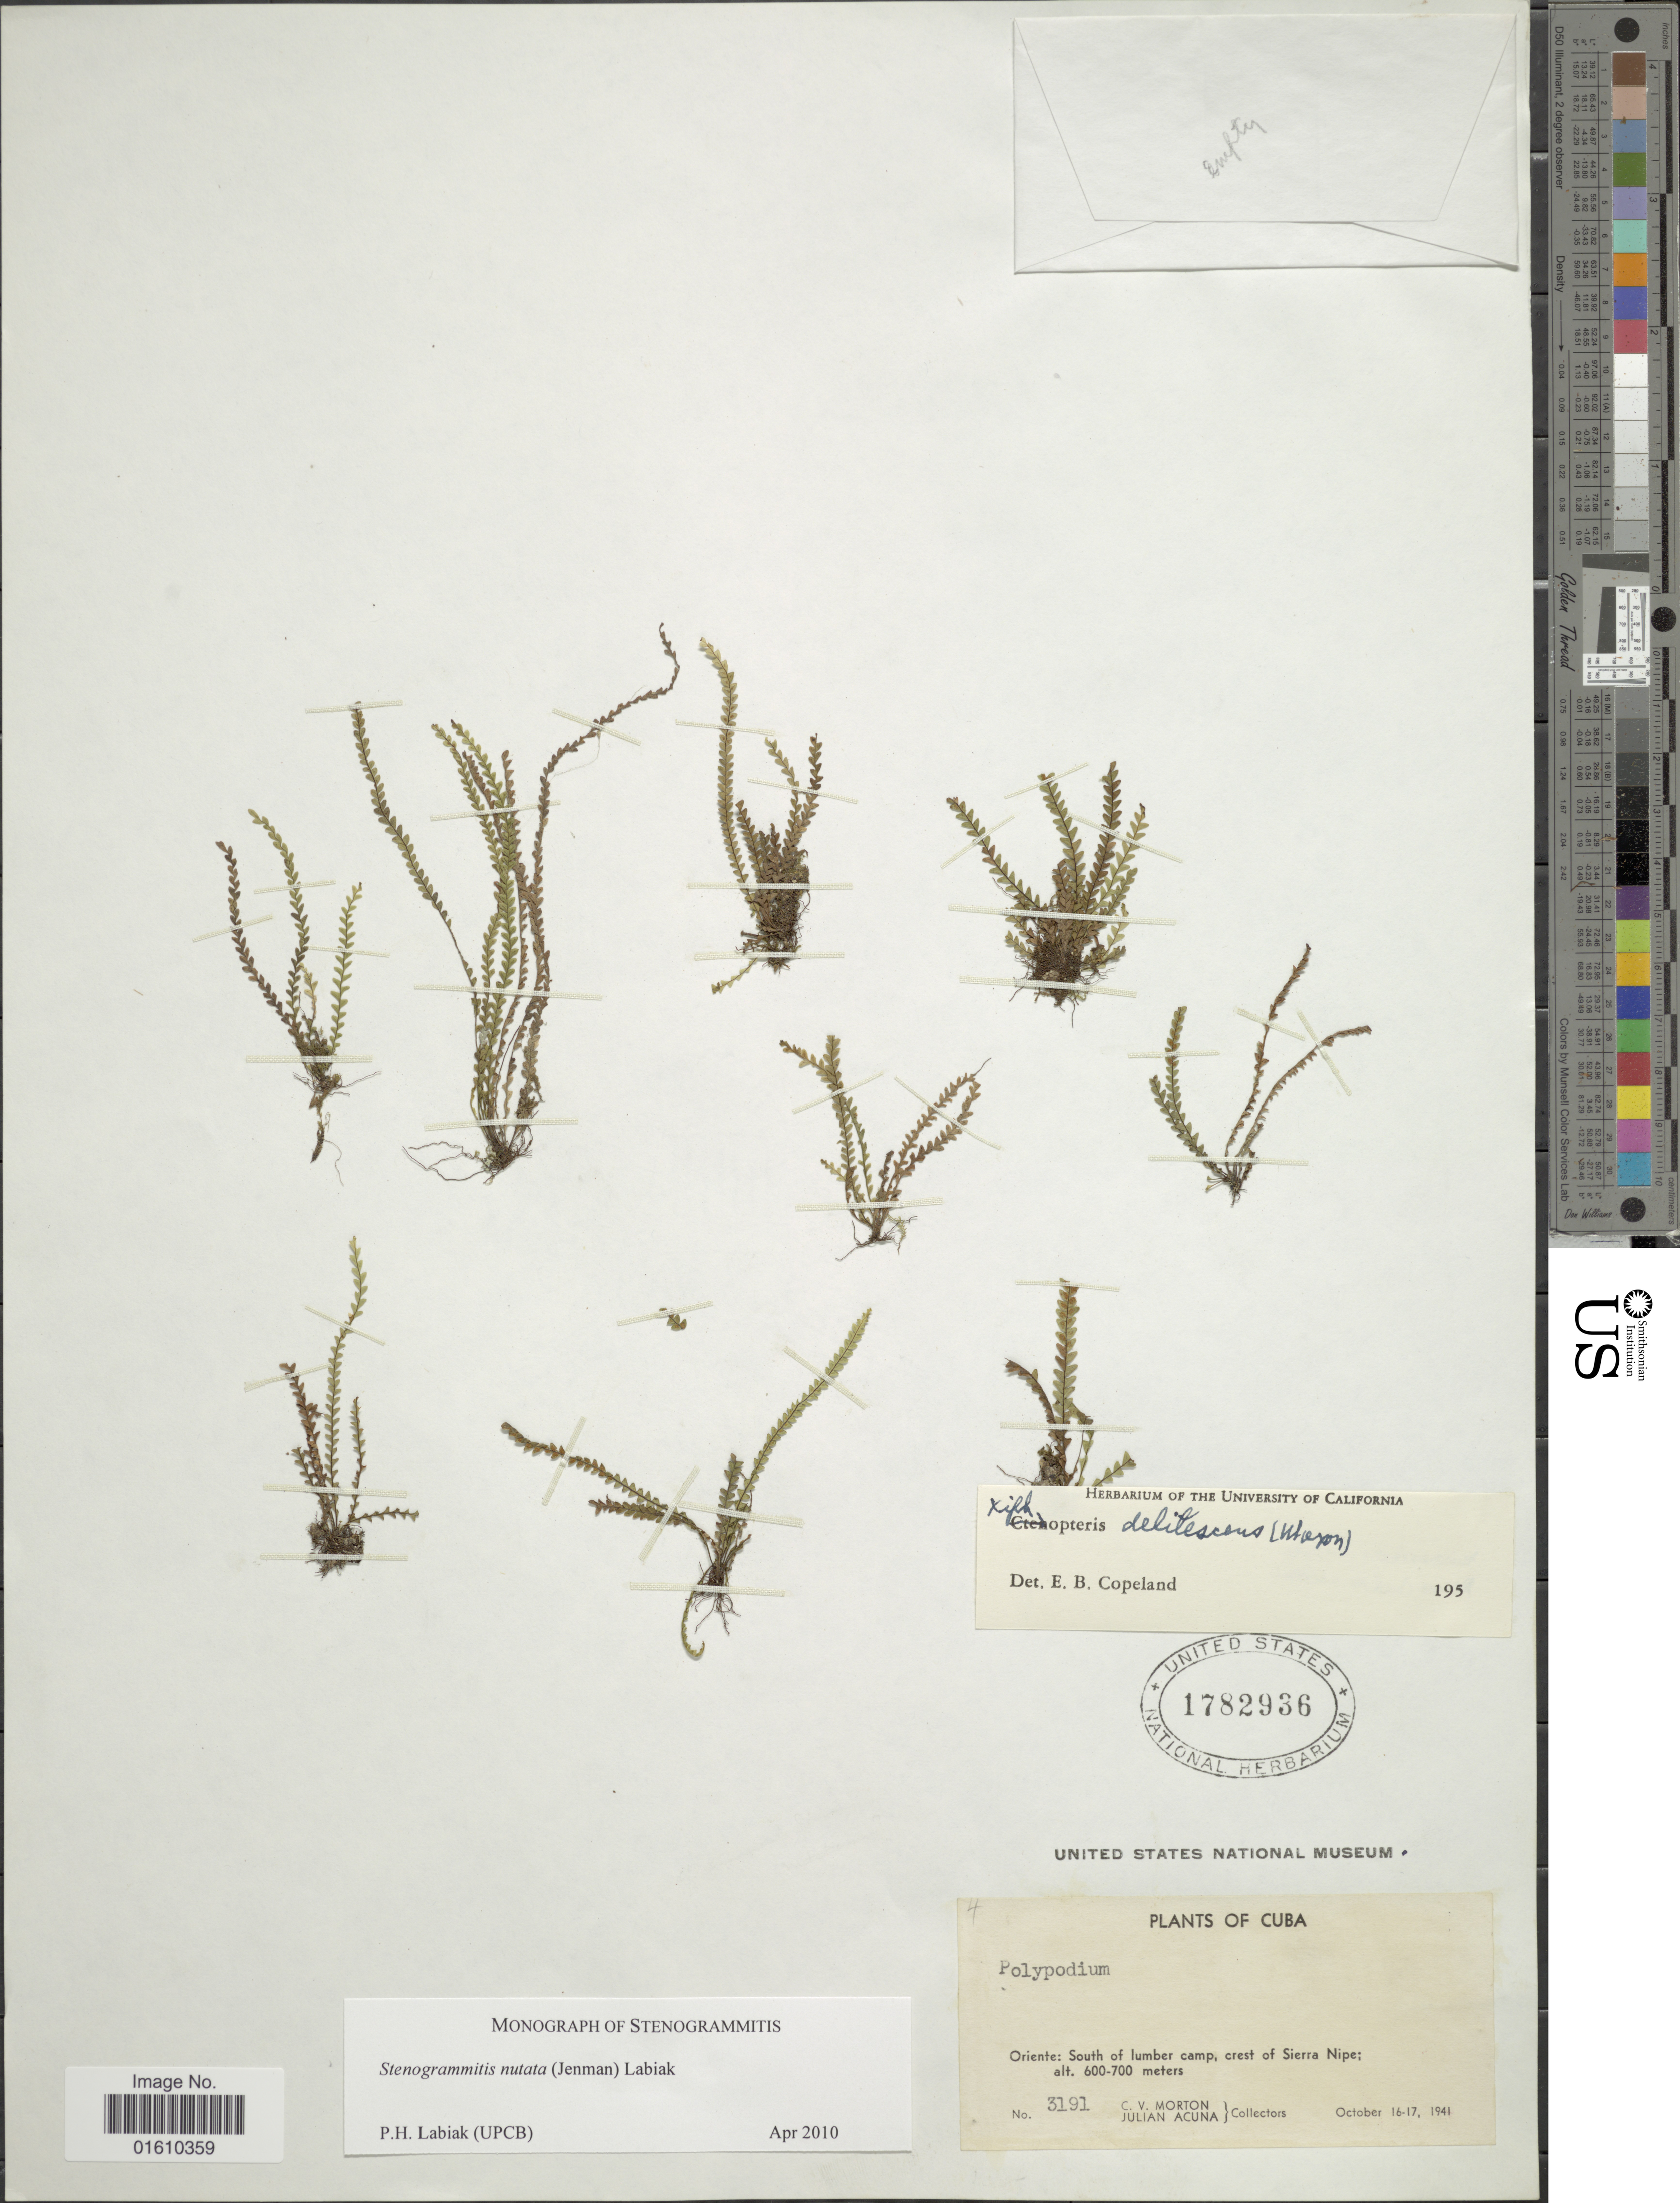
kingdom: Plantae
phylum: Tracheophyta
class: Polypodiopsida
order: Polypodiales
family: Polypodiaceae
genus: Stenogrammitis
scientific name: Stenogrammitis nutata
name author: (Jenman) Labiak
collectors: C. V. Morton & J. B. Acuña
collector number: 3191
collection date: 1941-10-16/1941-10-17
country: Cuba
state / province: Oriente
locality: South of lumber camp, crest of Sierra Nipe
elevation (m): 600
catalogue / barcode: US 1782936